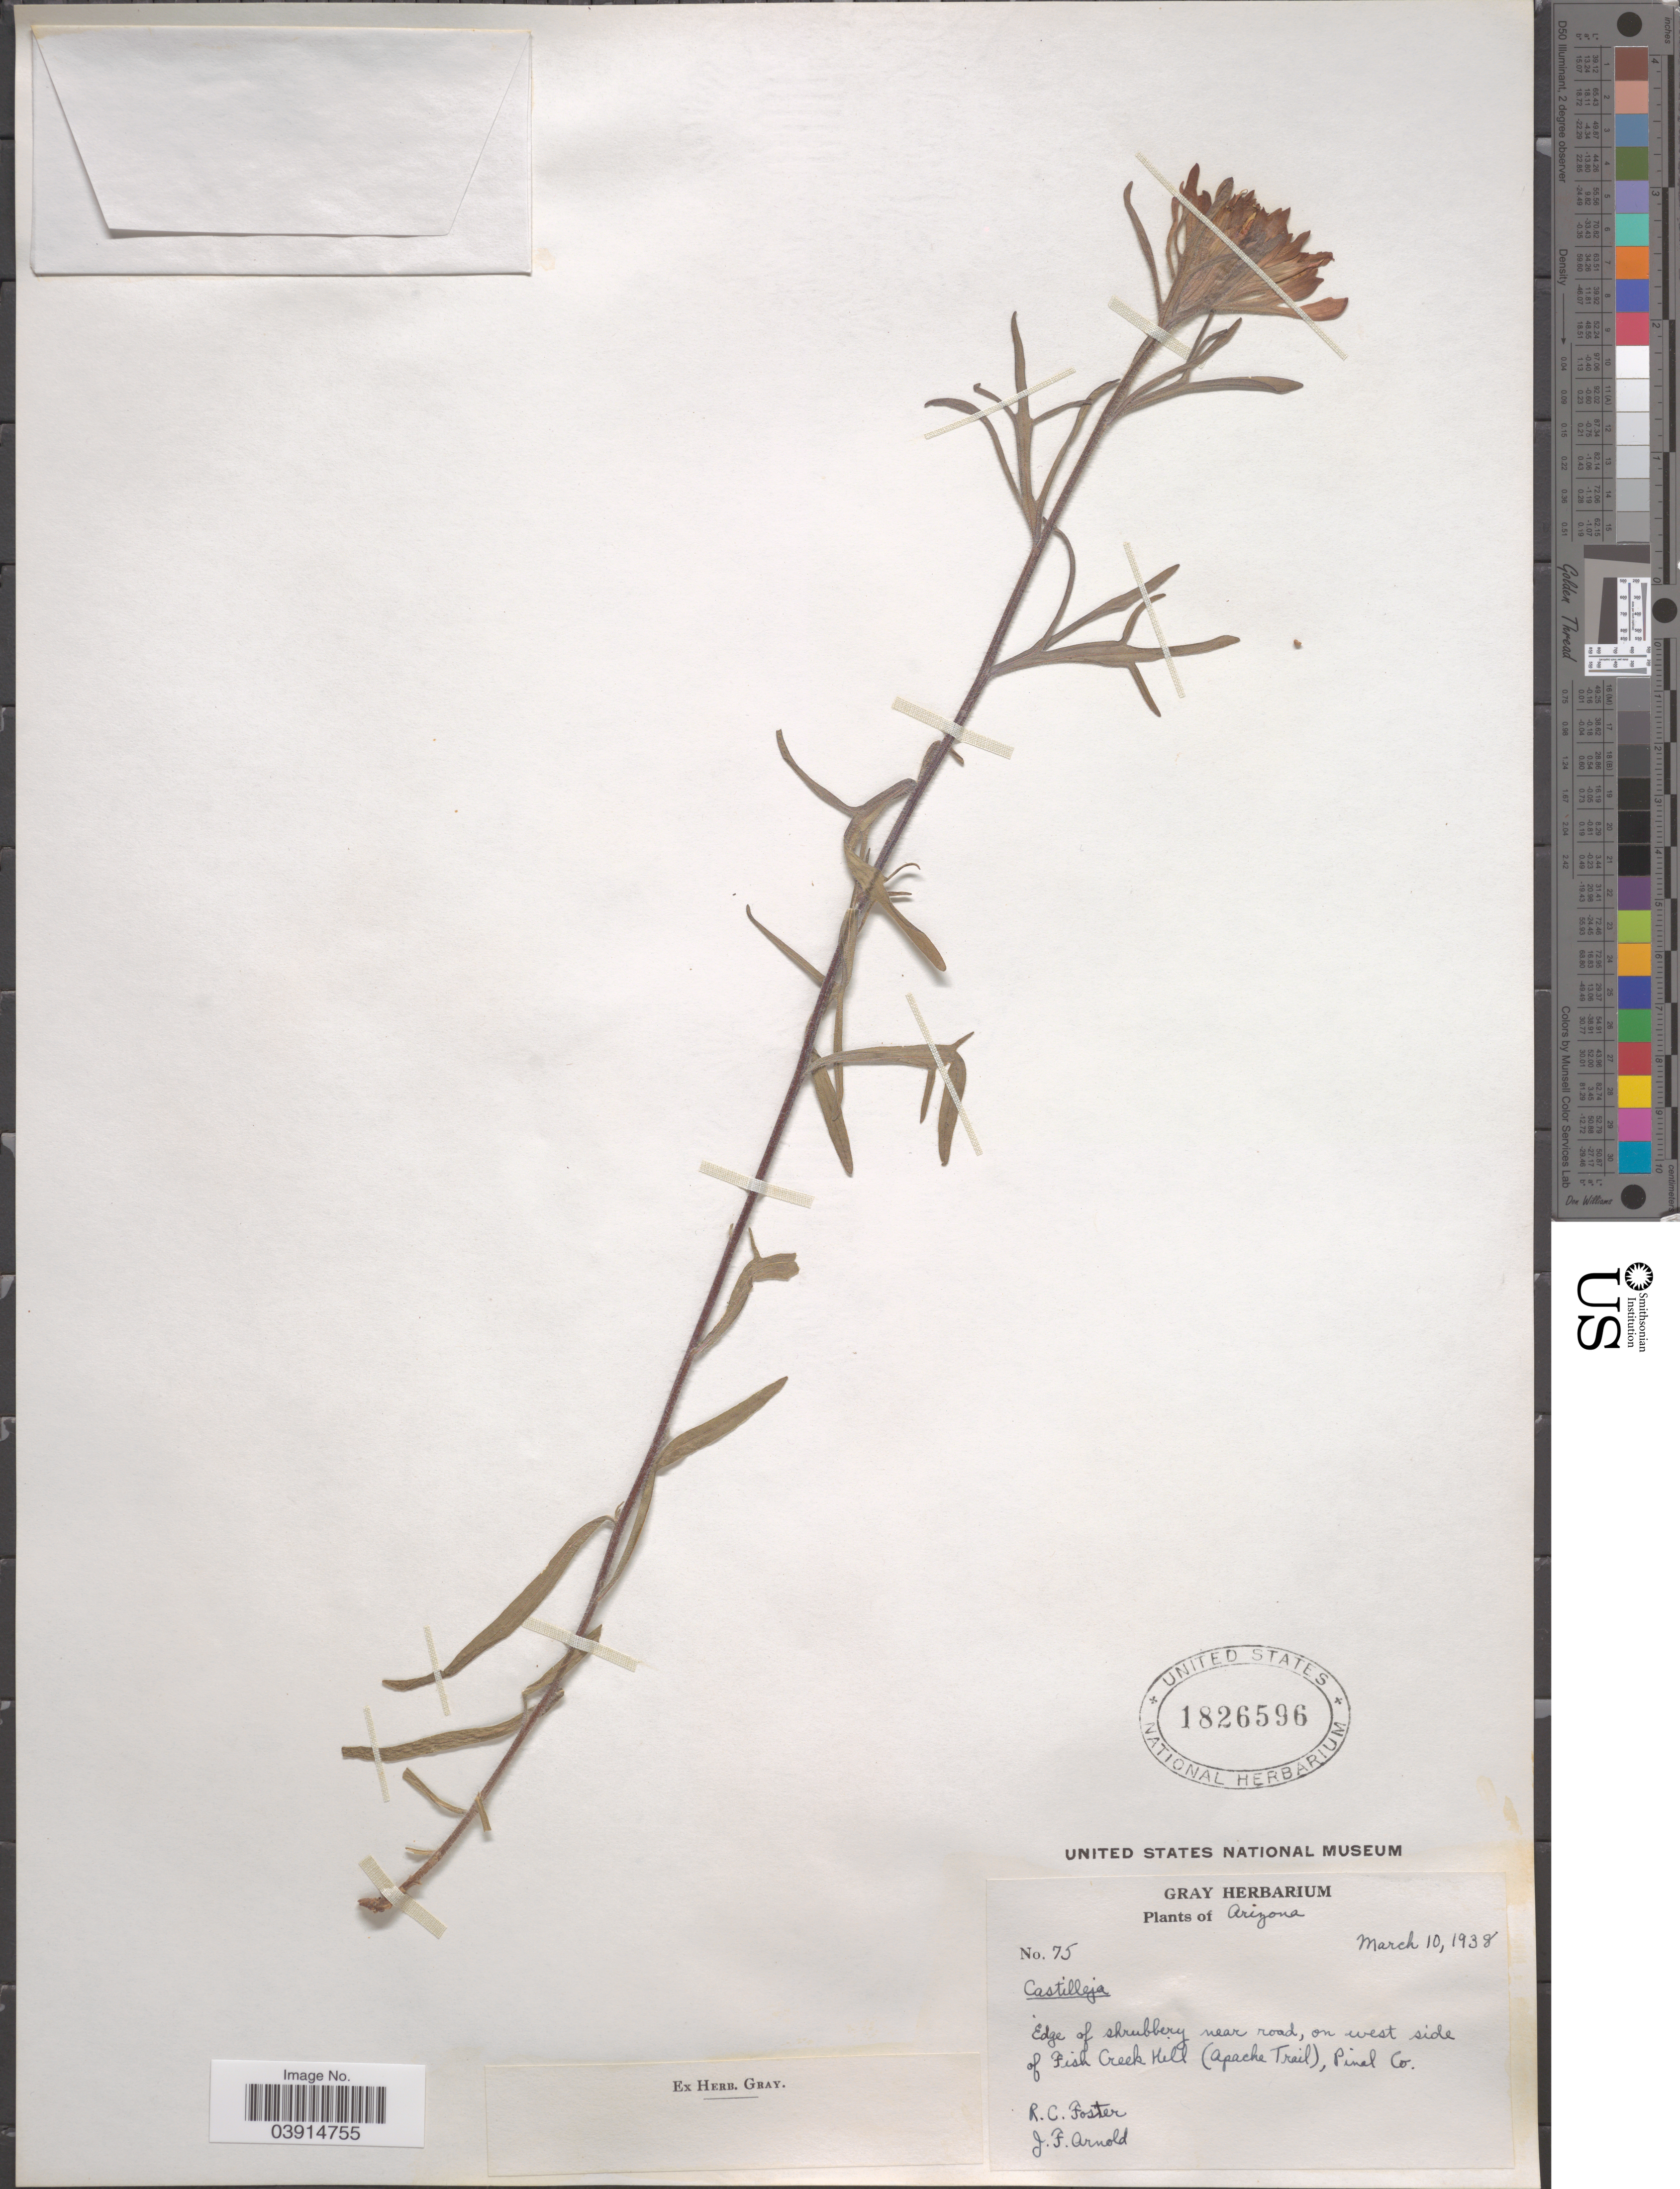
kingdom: Plantae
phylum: Tracheophyta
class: Magnoliopsida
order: Lamiales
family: Orobanchaceae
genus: Castilleja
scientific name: Castilleja sp.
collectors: R. C. Foster & J. F. Arnold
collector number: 75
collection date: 1938-03-10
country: United States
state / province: Arizona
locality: Near road, on west side of Fish Creek Hill (Apache Trail), Pinal Co.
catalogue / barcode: US 1826596